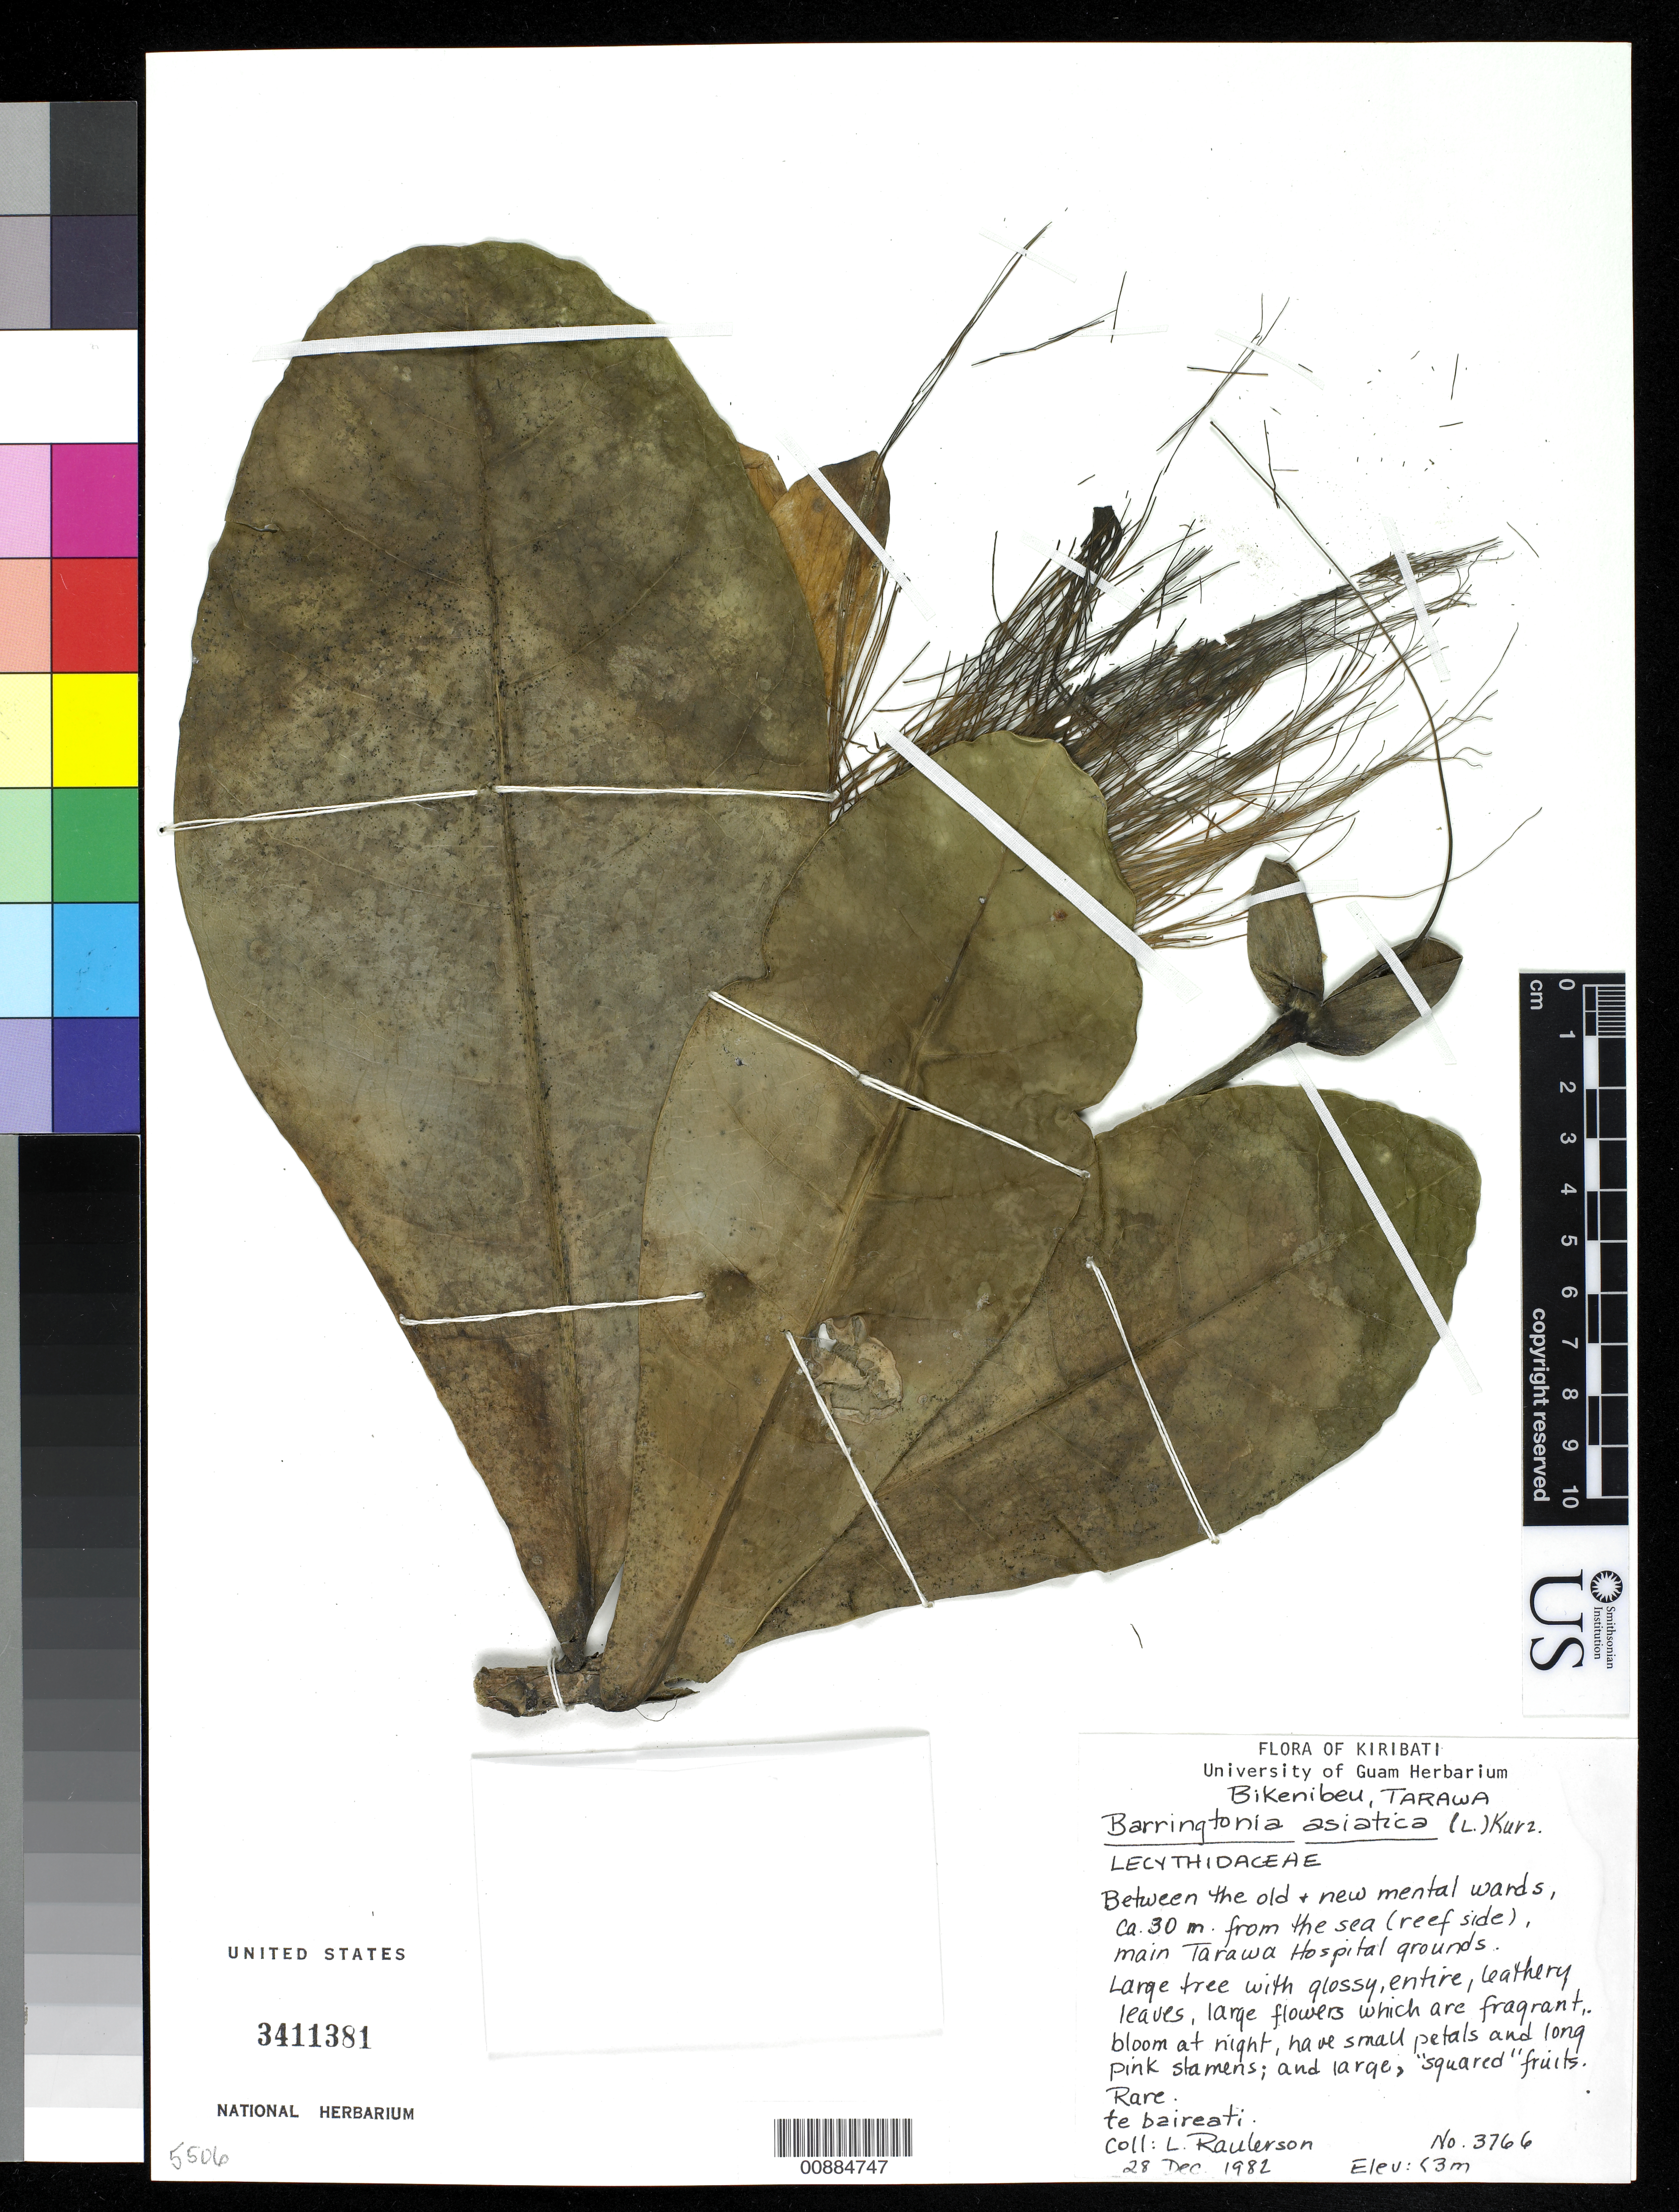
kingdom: Plantae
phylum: Tracheophyta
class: Magnoliopsida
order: Ericales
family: Lecythidaceae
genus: Barringtonia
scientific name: Barringtonia asiatica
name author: (L.) Kurz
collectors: L. Raulerson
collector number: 3766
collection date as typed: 28 Dec 1982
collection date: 1982-12-28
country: Kiribati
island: Tarawa Atoll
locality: Between the old and new mental wards, ca. 30 m. from the sea (reef side), main Tarawa Hospital grounds.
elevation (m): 3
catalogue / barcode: US 3411381